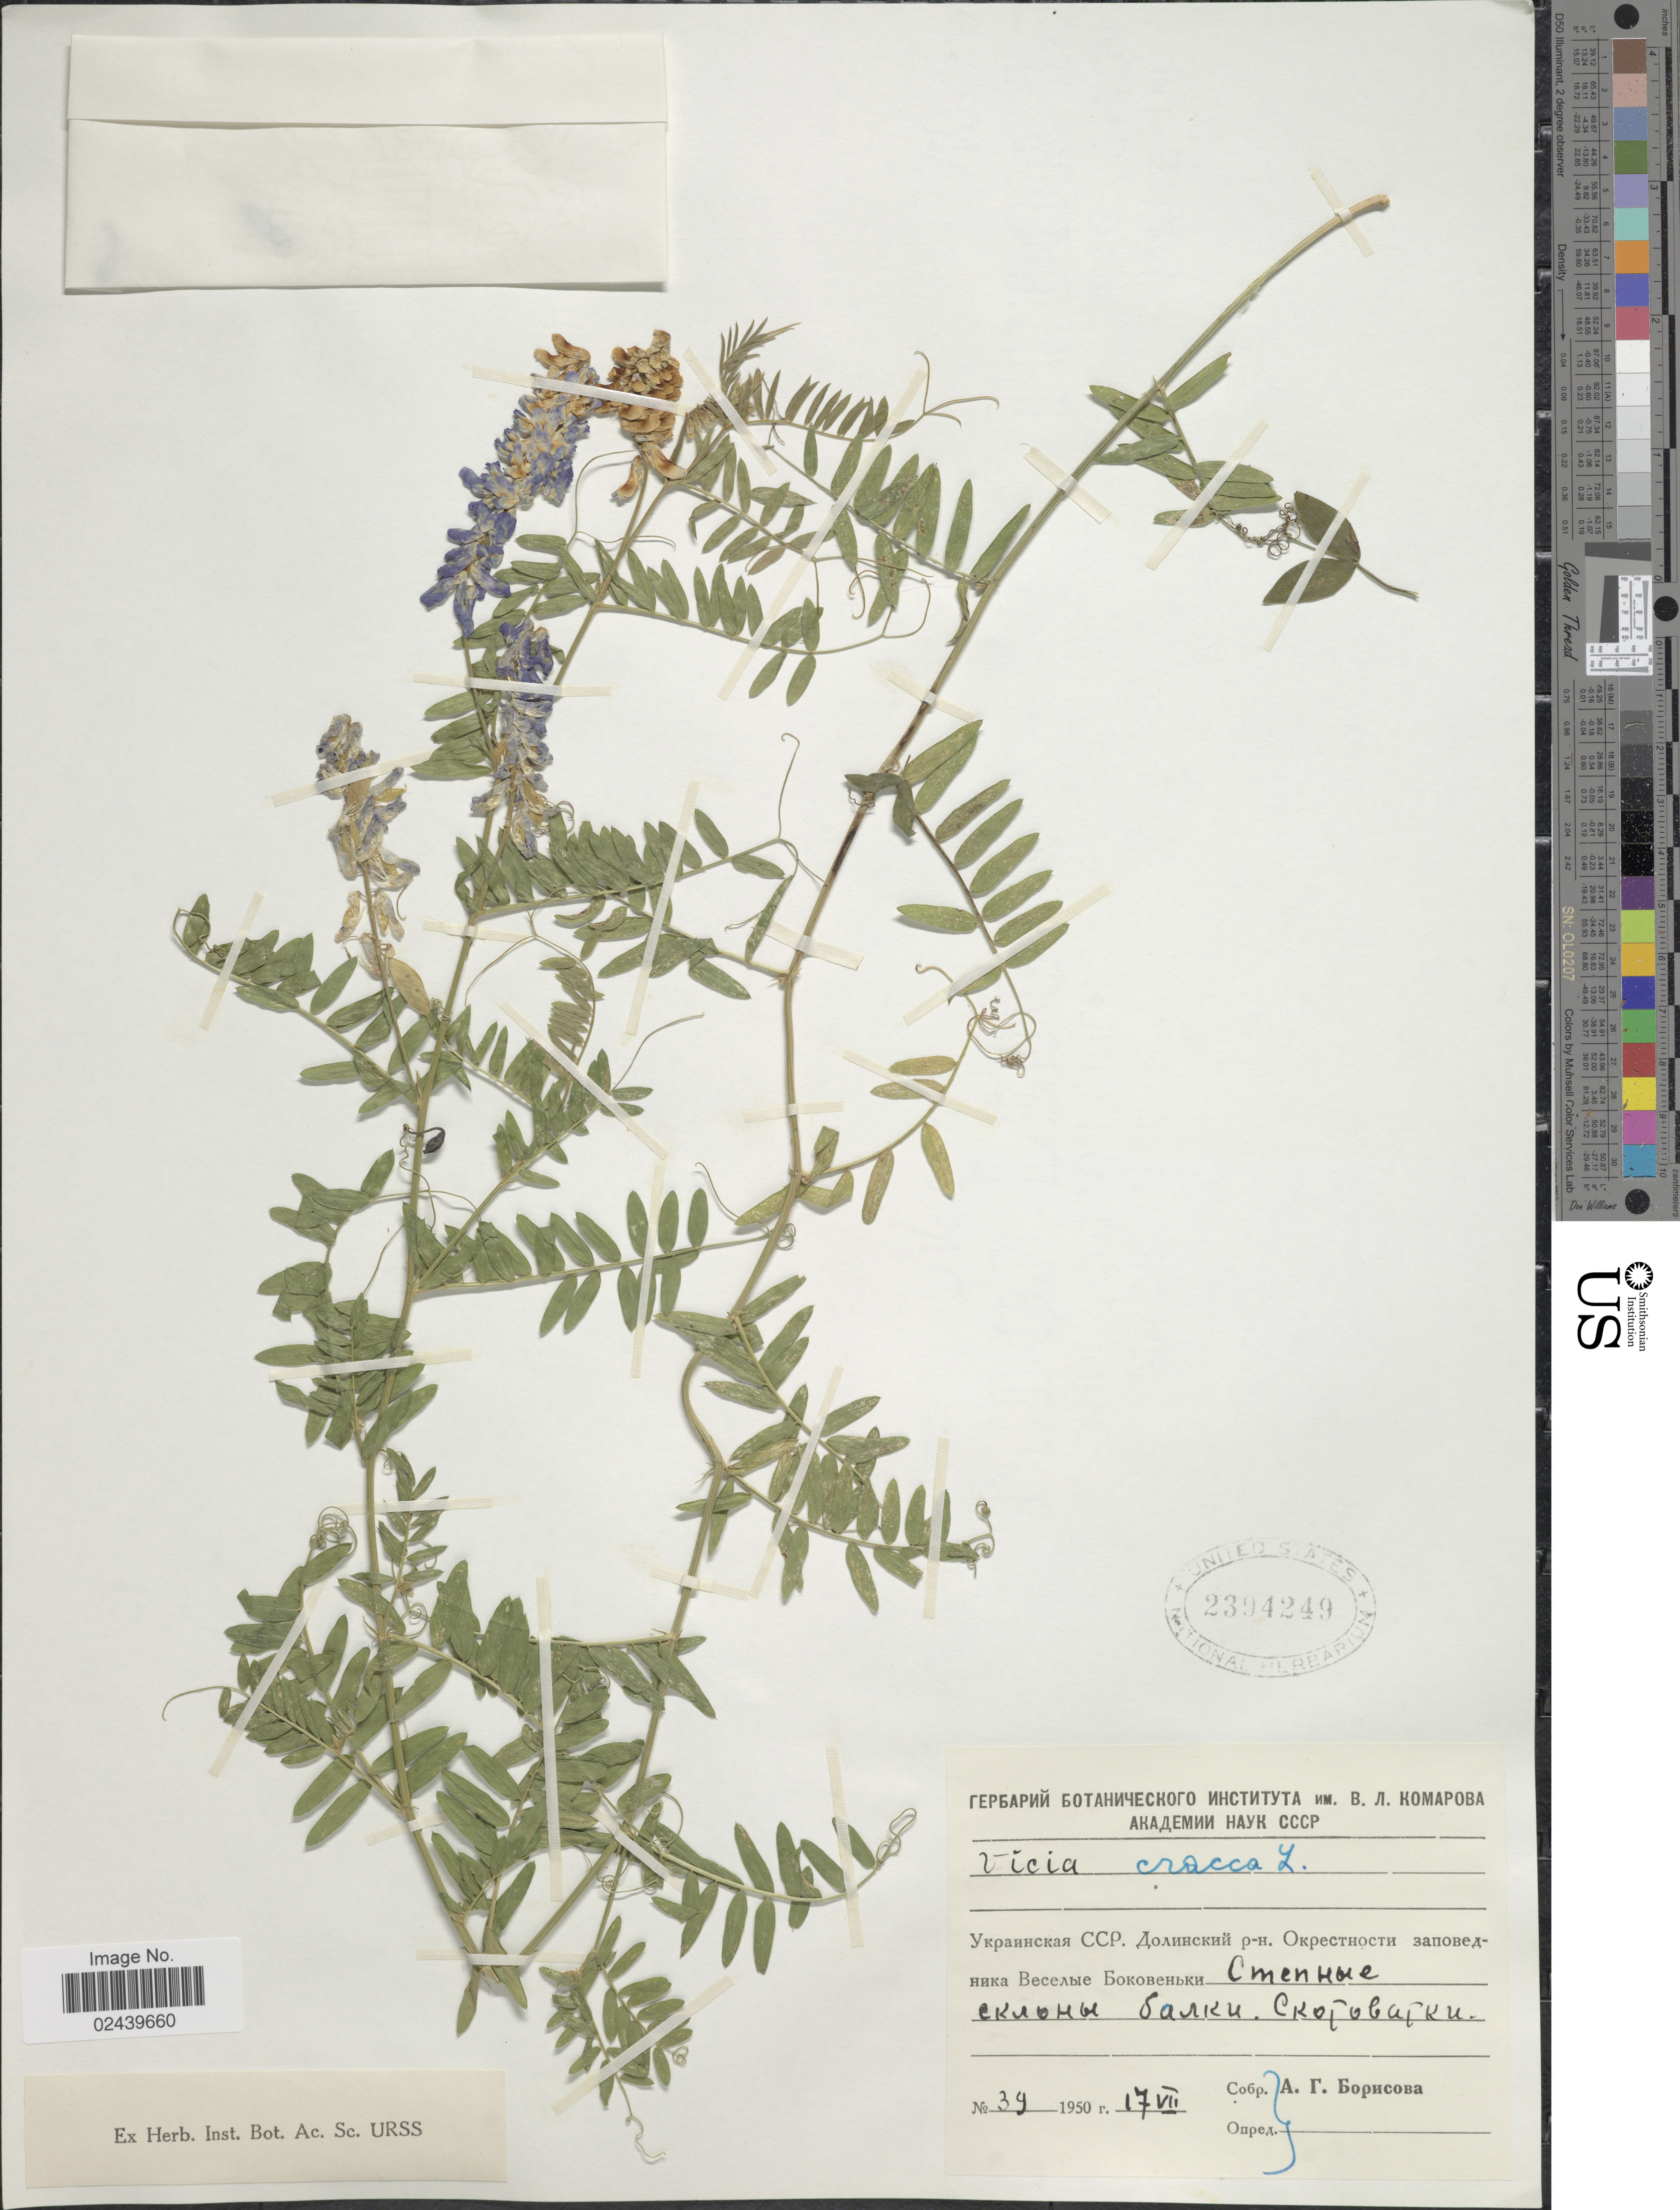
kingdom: Plantae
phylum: Tracheophyta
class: Magnoliopsida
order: Fabales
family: Fabaceae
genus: Vicia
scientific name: Vicia cracca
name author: L.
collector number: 39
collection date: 1950-07-17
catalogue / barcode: US 2394249